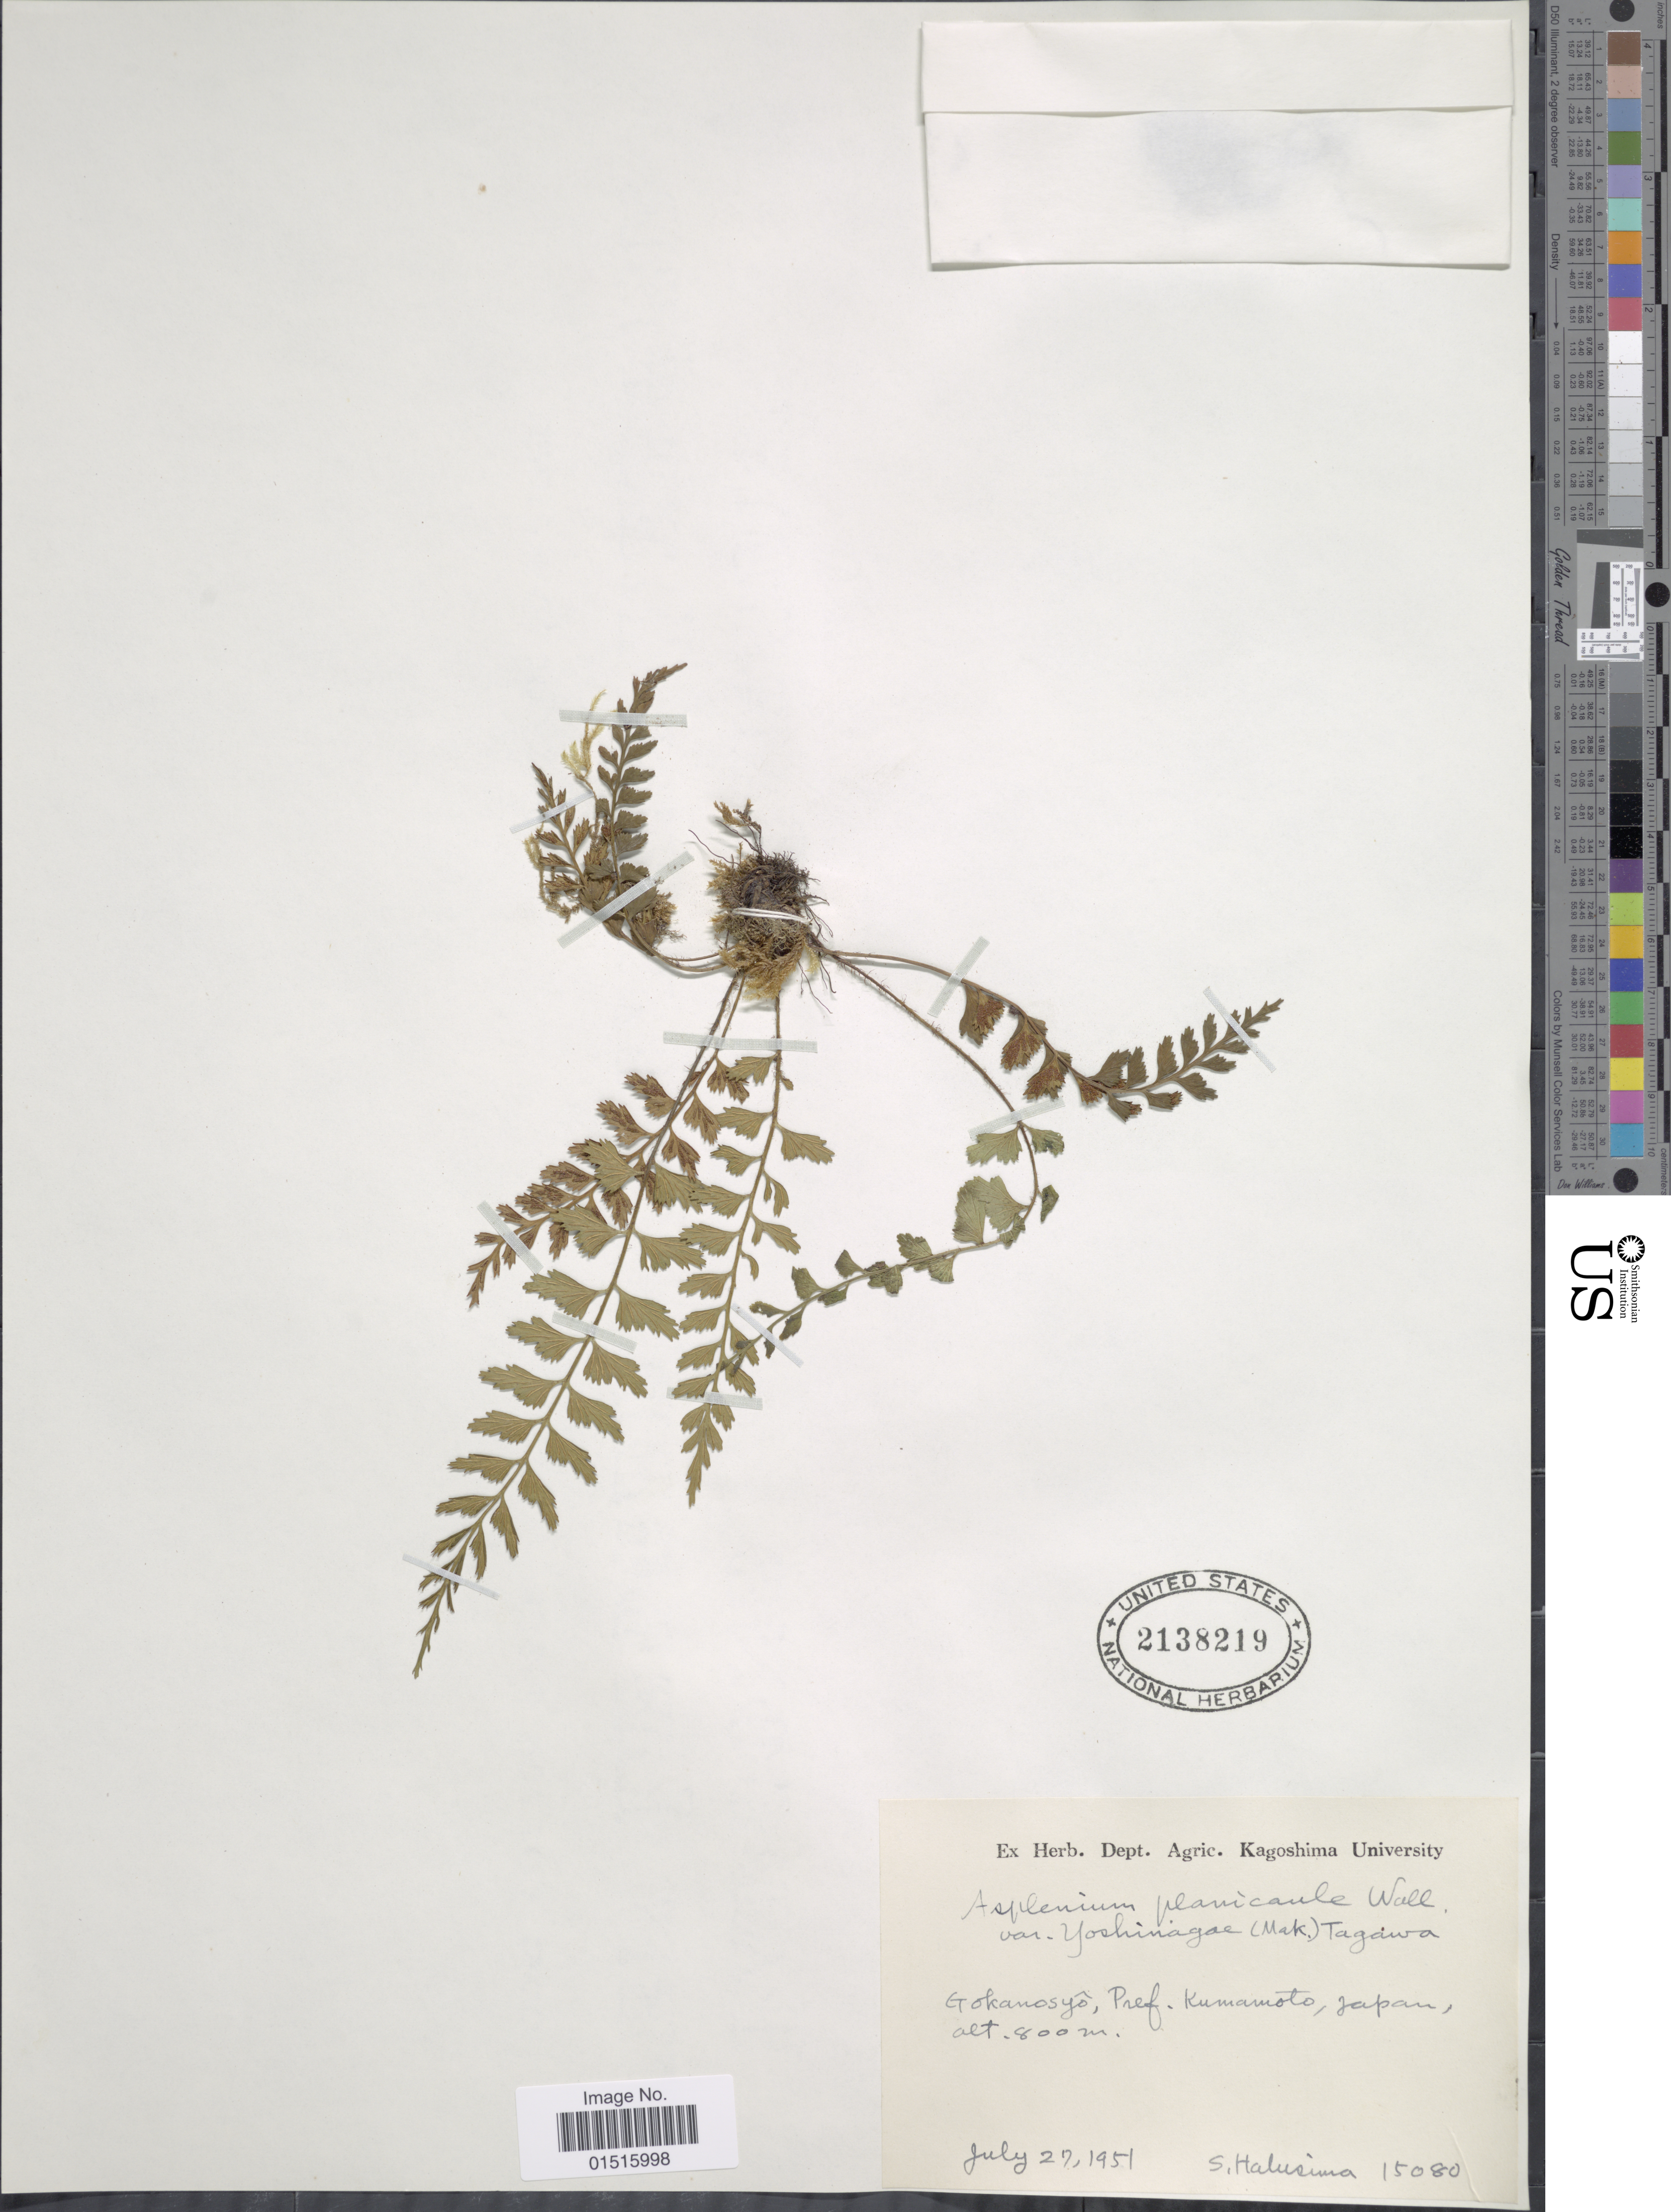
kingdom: Plantae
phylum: Tracheophyta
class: Polypodiopsida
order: Polypodiales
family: Aspleniaceae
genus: Asplenium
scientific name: Asplenium yoshinagae var. planicaule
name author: (Wall. ex Mett.) C.V. Morton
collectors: S. Halusima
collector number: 15080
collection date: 1951-07-27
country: Japan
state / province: Kumamoto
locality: Gokanosyo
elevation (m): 800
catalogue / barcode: US 2138219